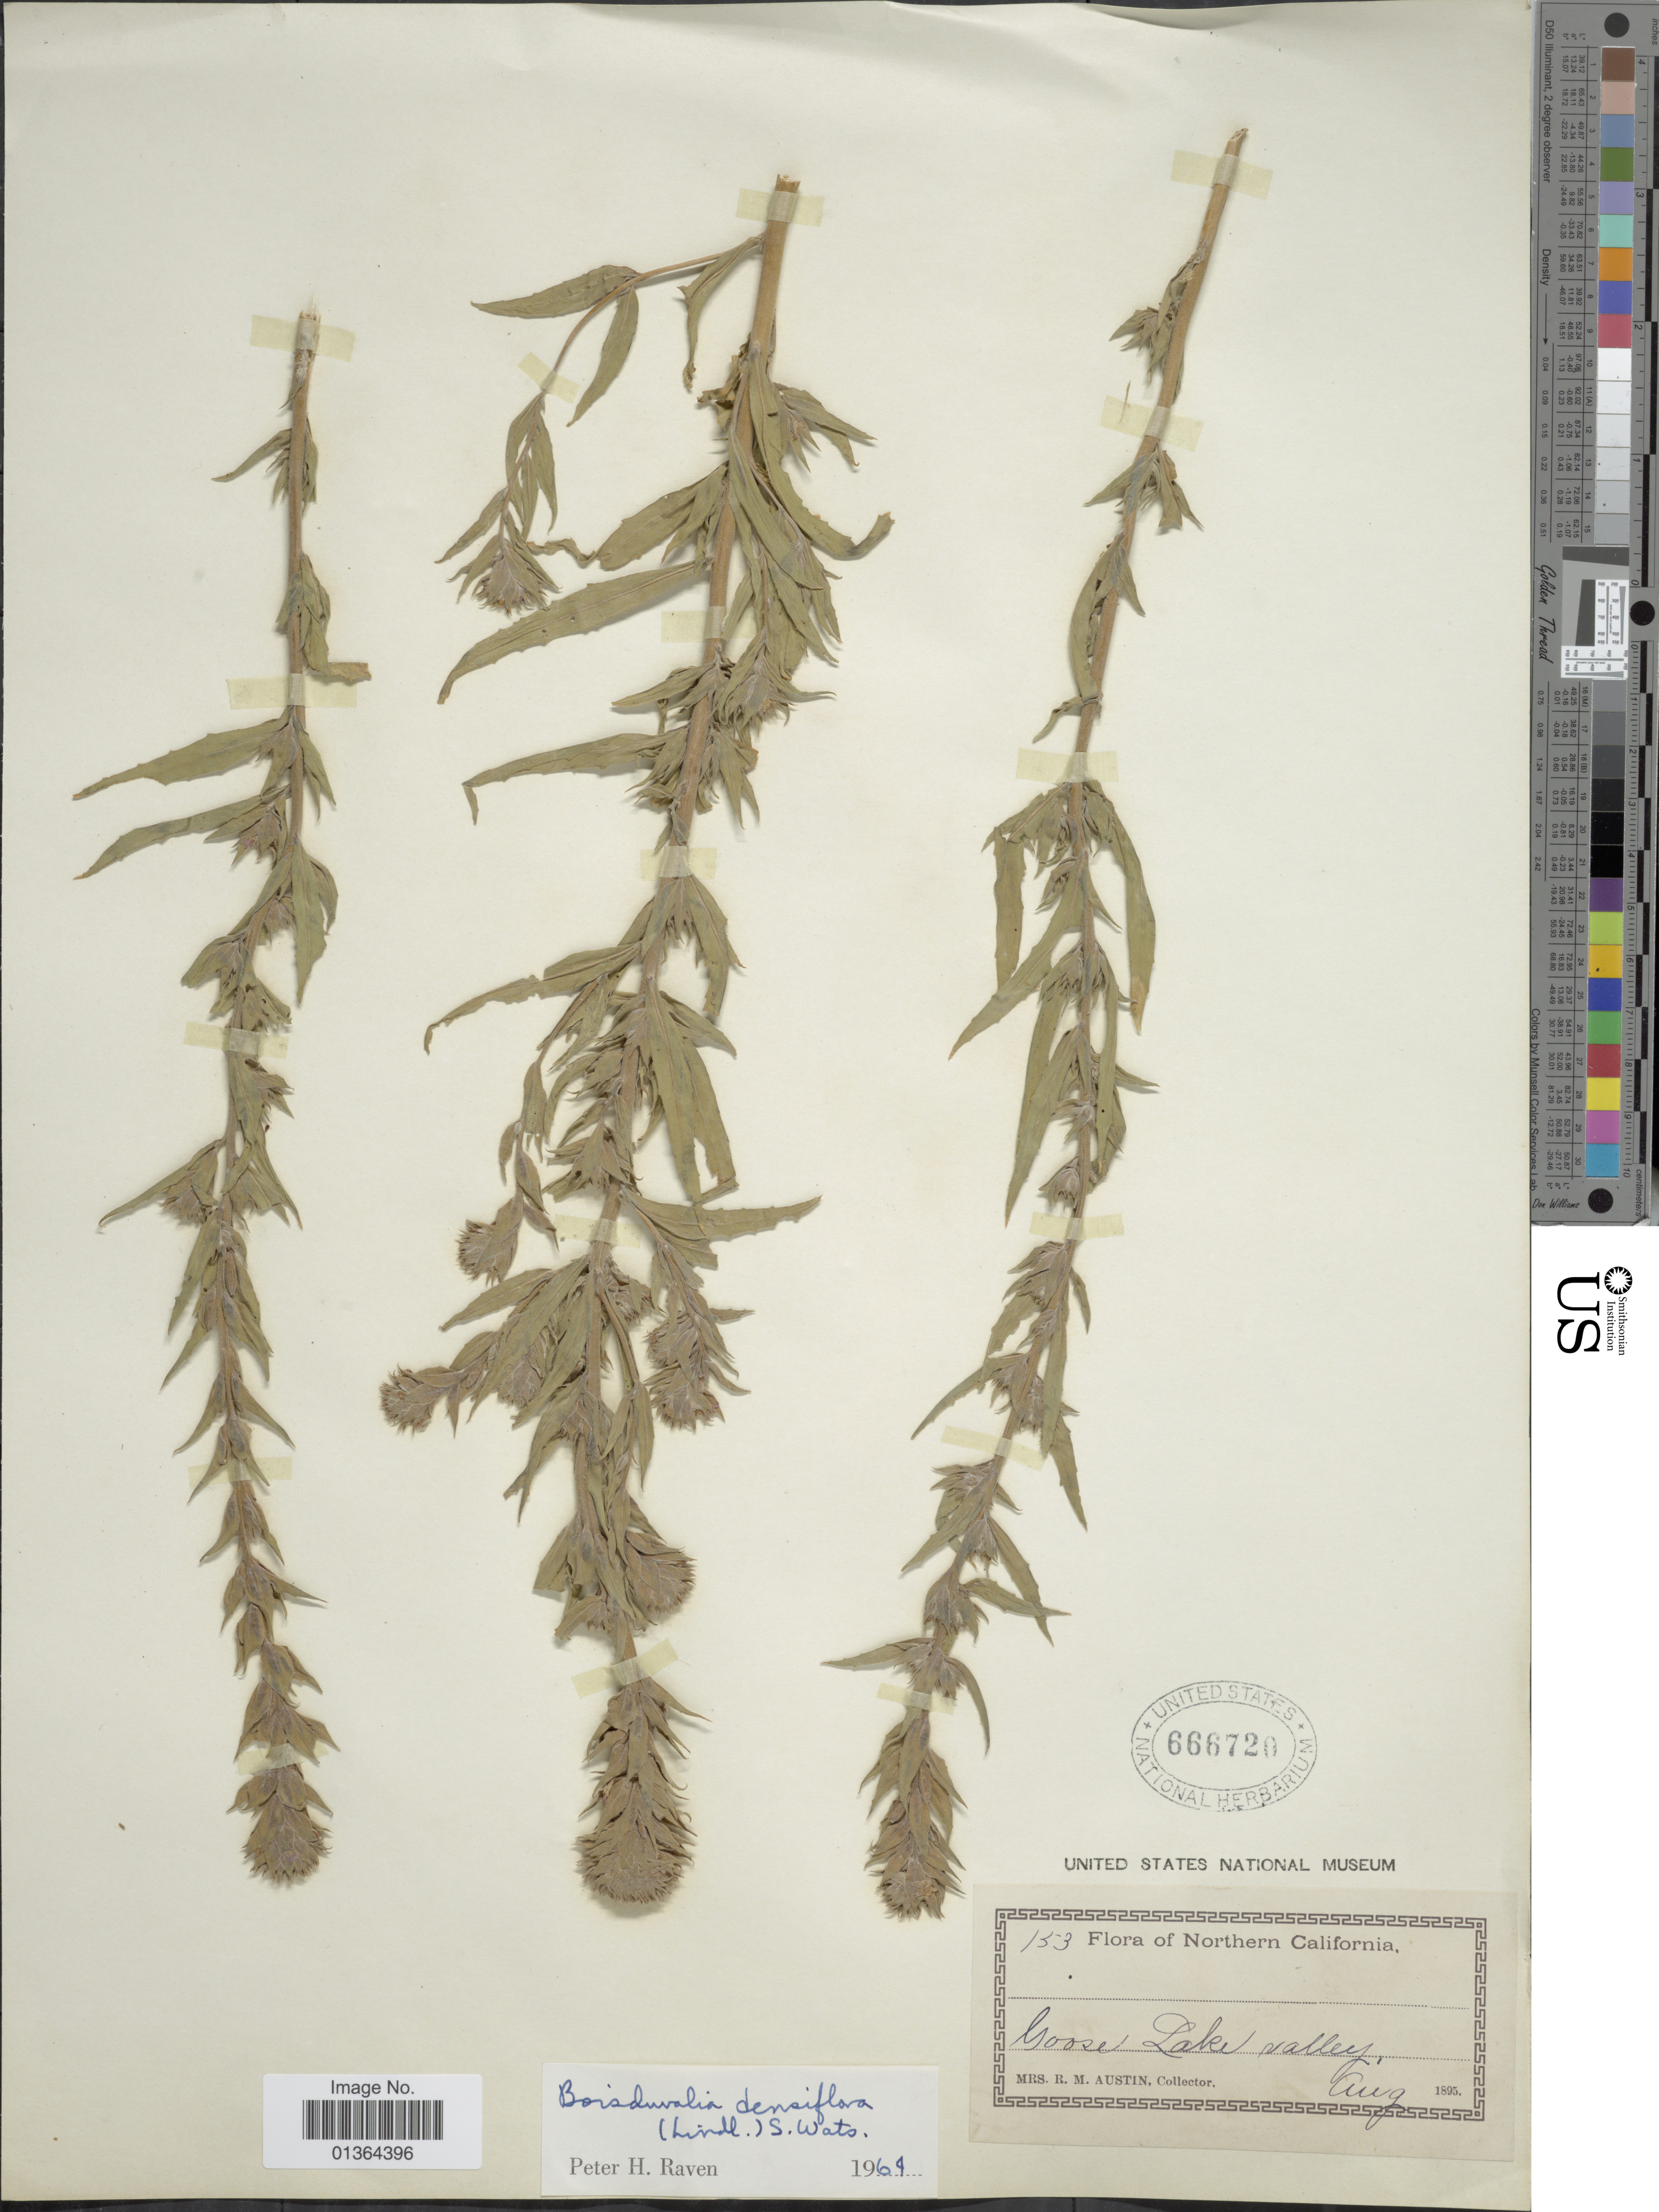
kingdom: Plantae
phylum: Tracheophyta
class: Magnoliopsida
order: Myrtales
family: Onagraceae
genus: Epilobium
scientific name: Epilobium densiflorum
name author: (Lindl.) Hoch & P.H. Raven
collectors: R. Austin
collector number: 153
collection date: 1895-08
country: United States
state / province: California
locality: Northern California, Goose Lake valley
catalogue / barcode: US 666720